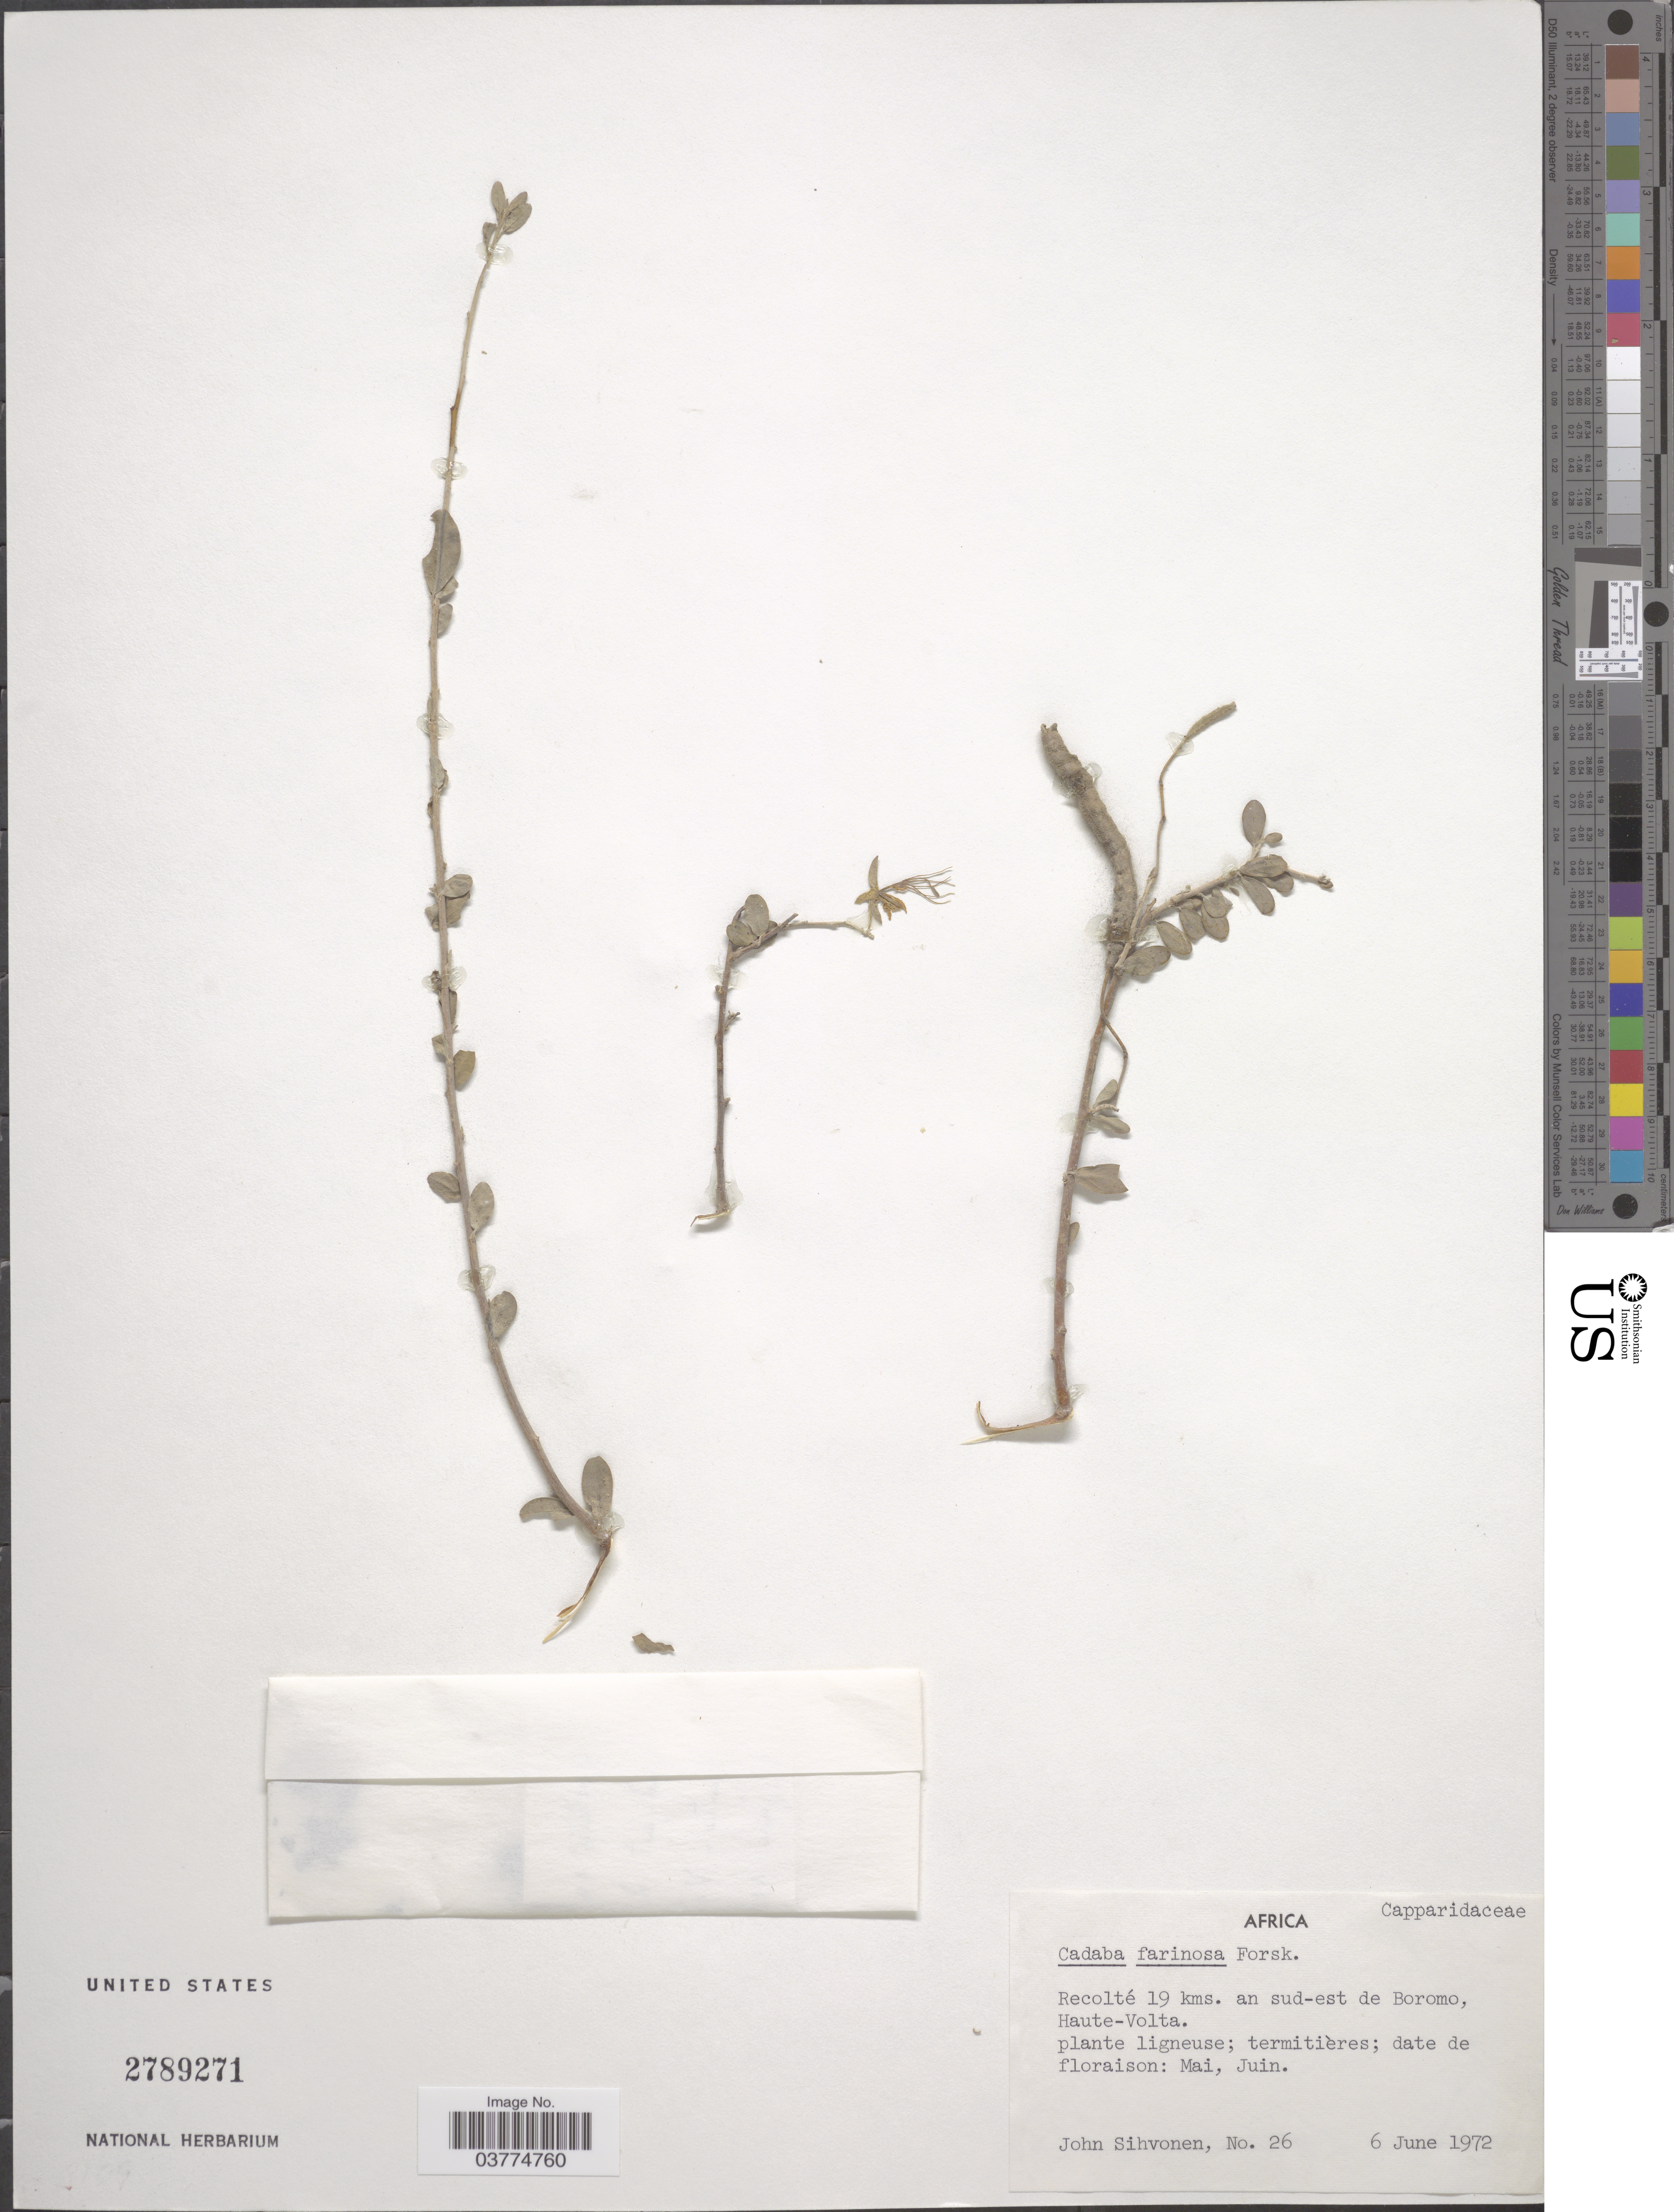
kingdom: Plantae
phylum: Tracheophyta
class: Magnoliopsida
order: Brassicales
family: Capparaceae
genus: Cadaba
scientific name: Cadaba farinosa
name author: Forssk.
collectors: J. Sihvonen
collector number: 26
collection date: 1972-06-06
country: Burkina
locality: Africa. Recolté 19 kms. an sud-est de Boromo, Haute-Volta.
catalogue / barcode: US 2789271